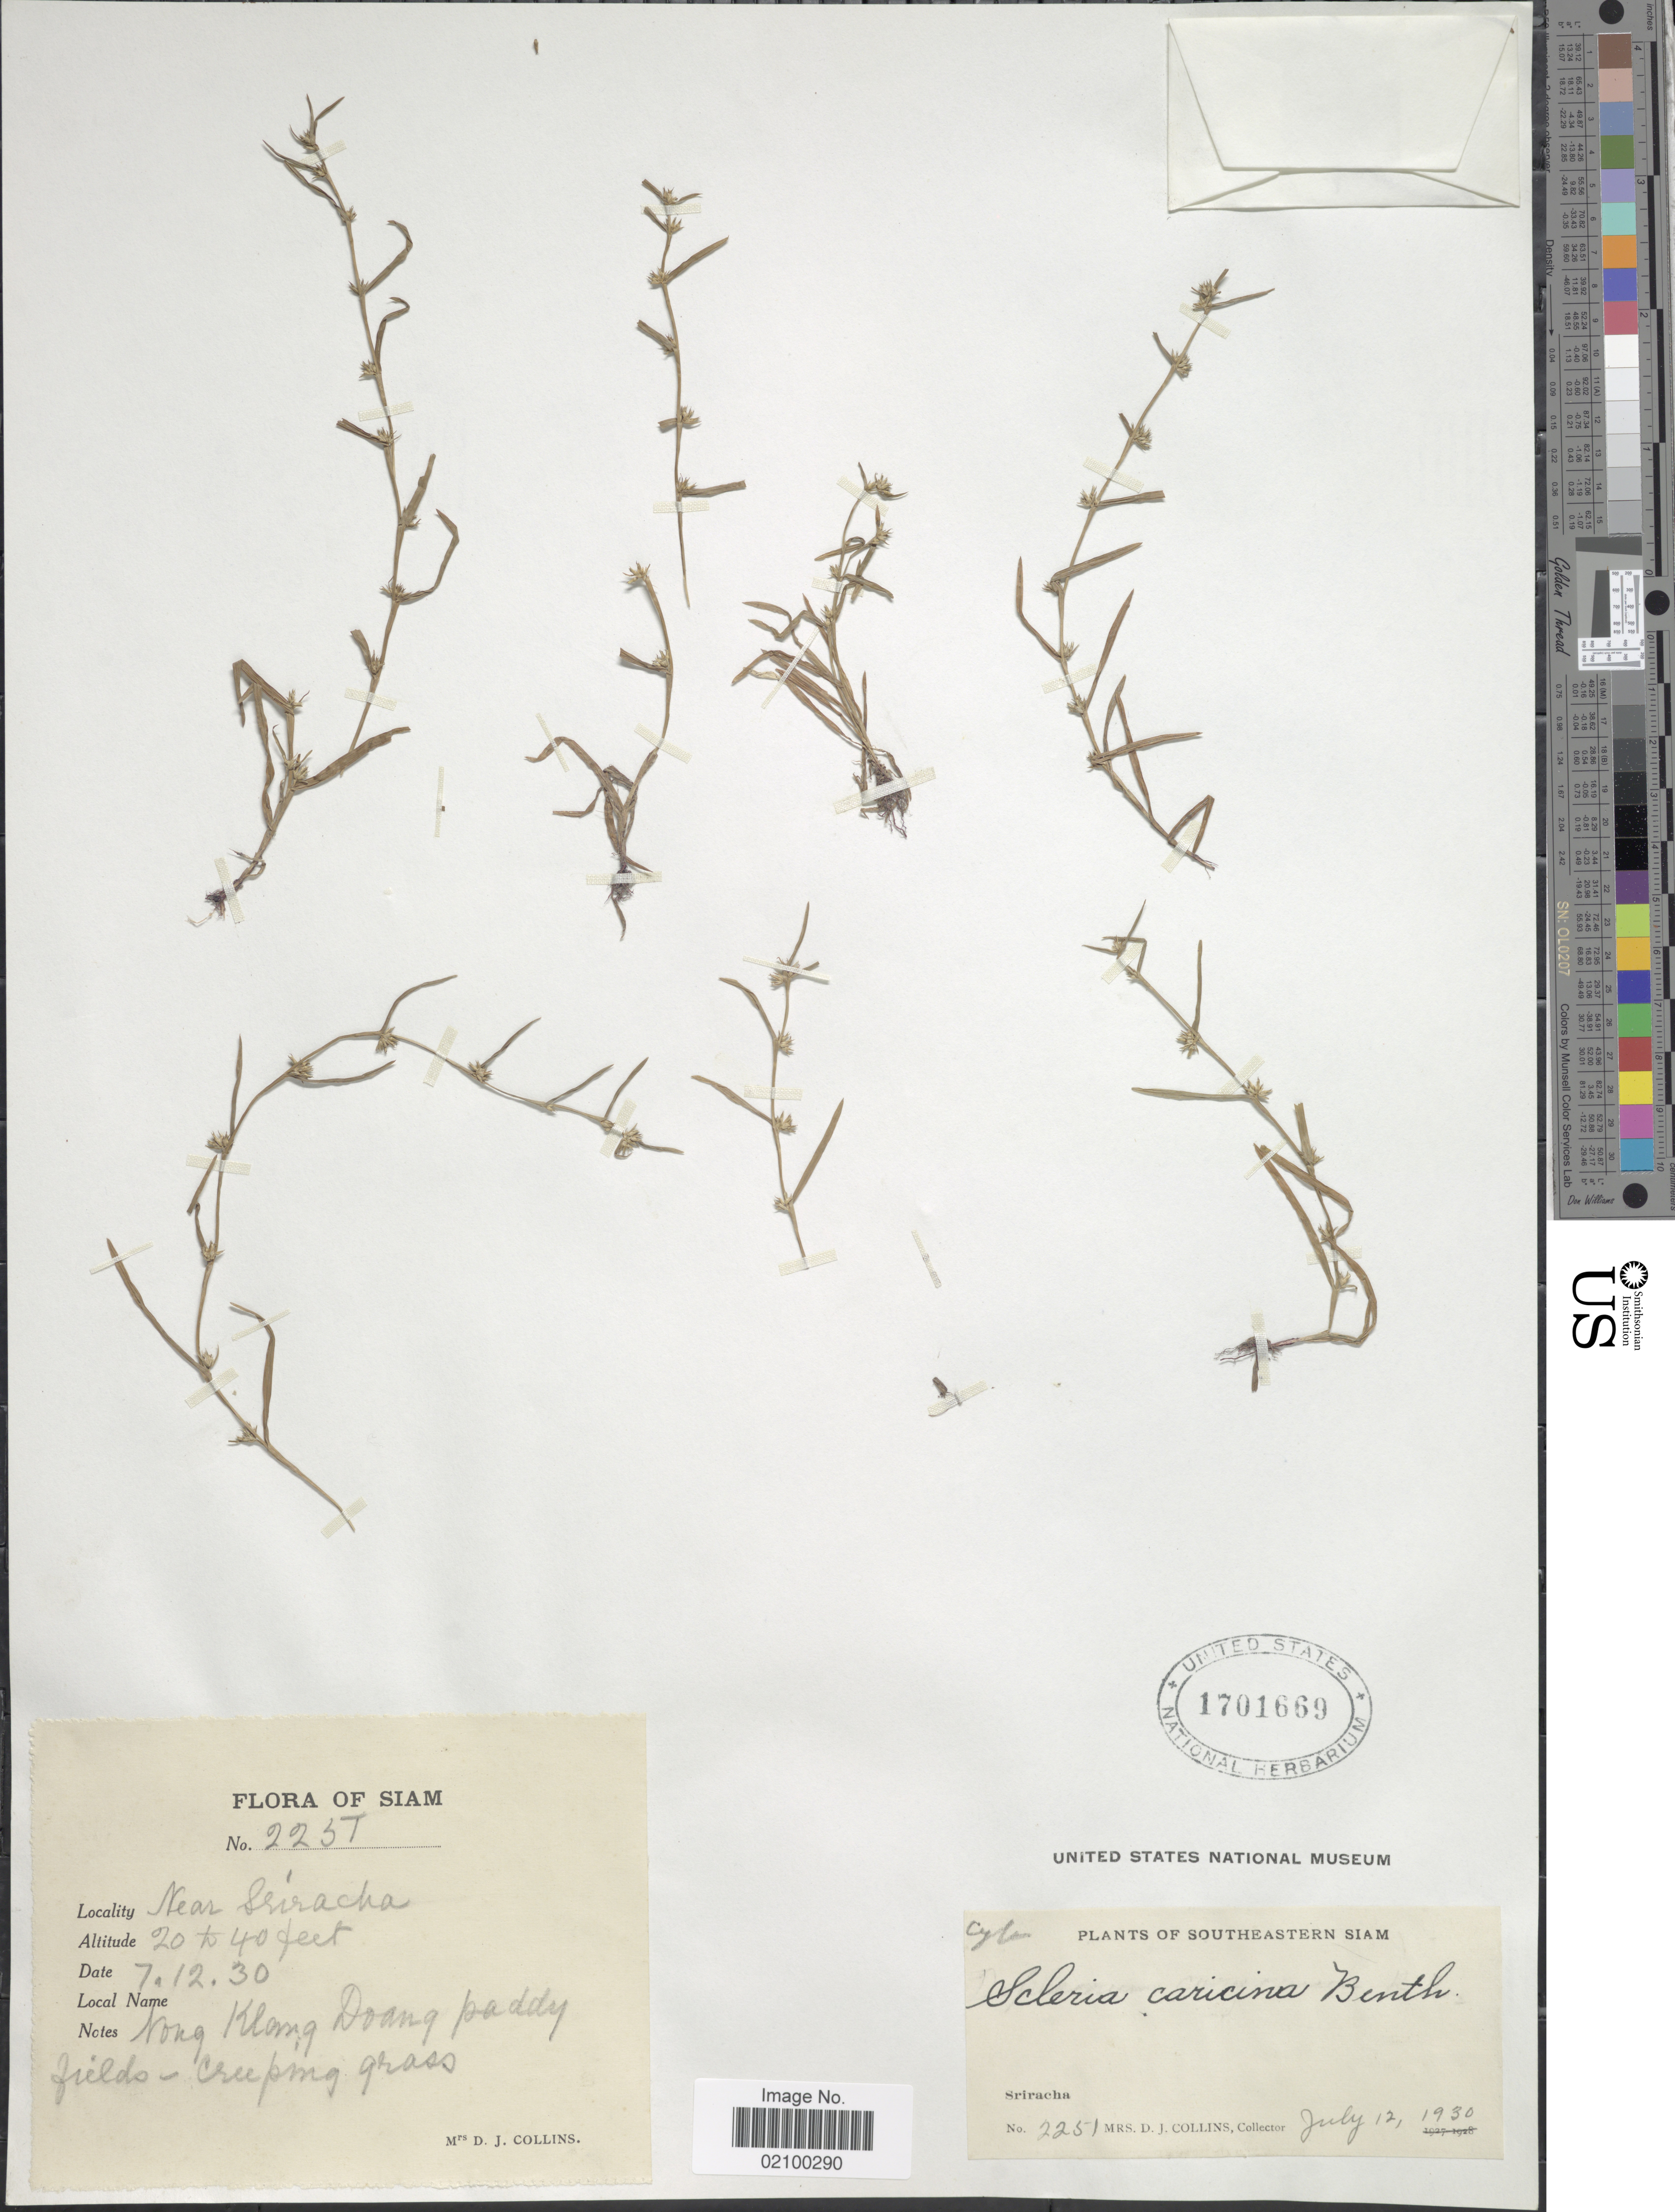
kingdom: Plantae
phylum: Tracheophyta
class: Liliopsida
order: Poales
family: Cyperaceae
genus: Diplacrum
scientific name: Diplacrum caricinum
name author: R. Br.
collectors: Mrs. D. J. Collins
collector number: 225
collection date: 1930-07-12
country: Thailand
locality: Southeastern Siam, Near Sriracha, Nong Klong Doang [interpreted]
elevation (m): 6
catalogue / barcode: US 1701669